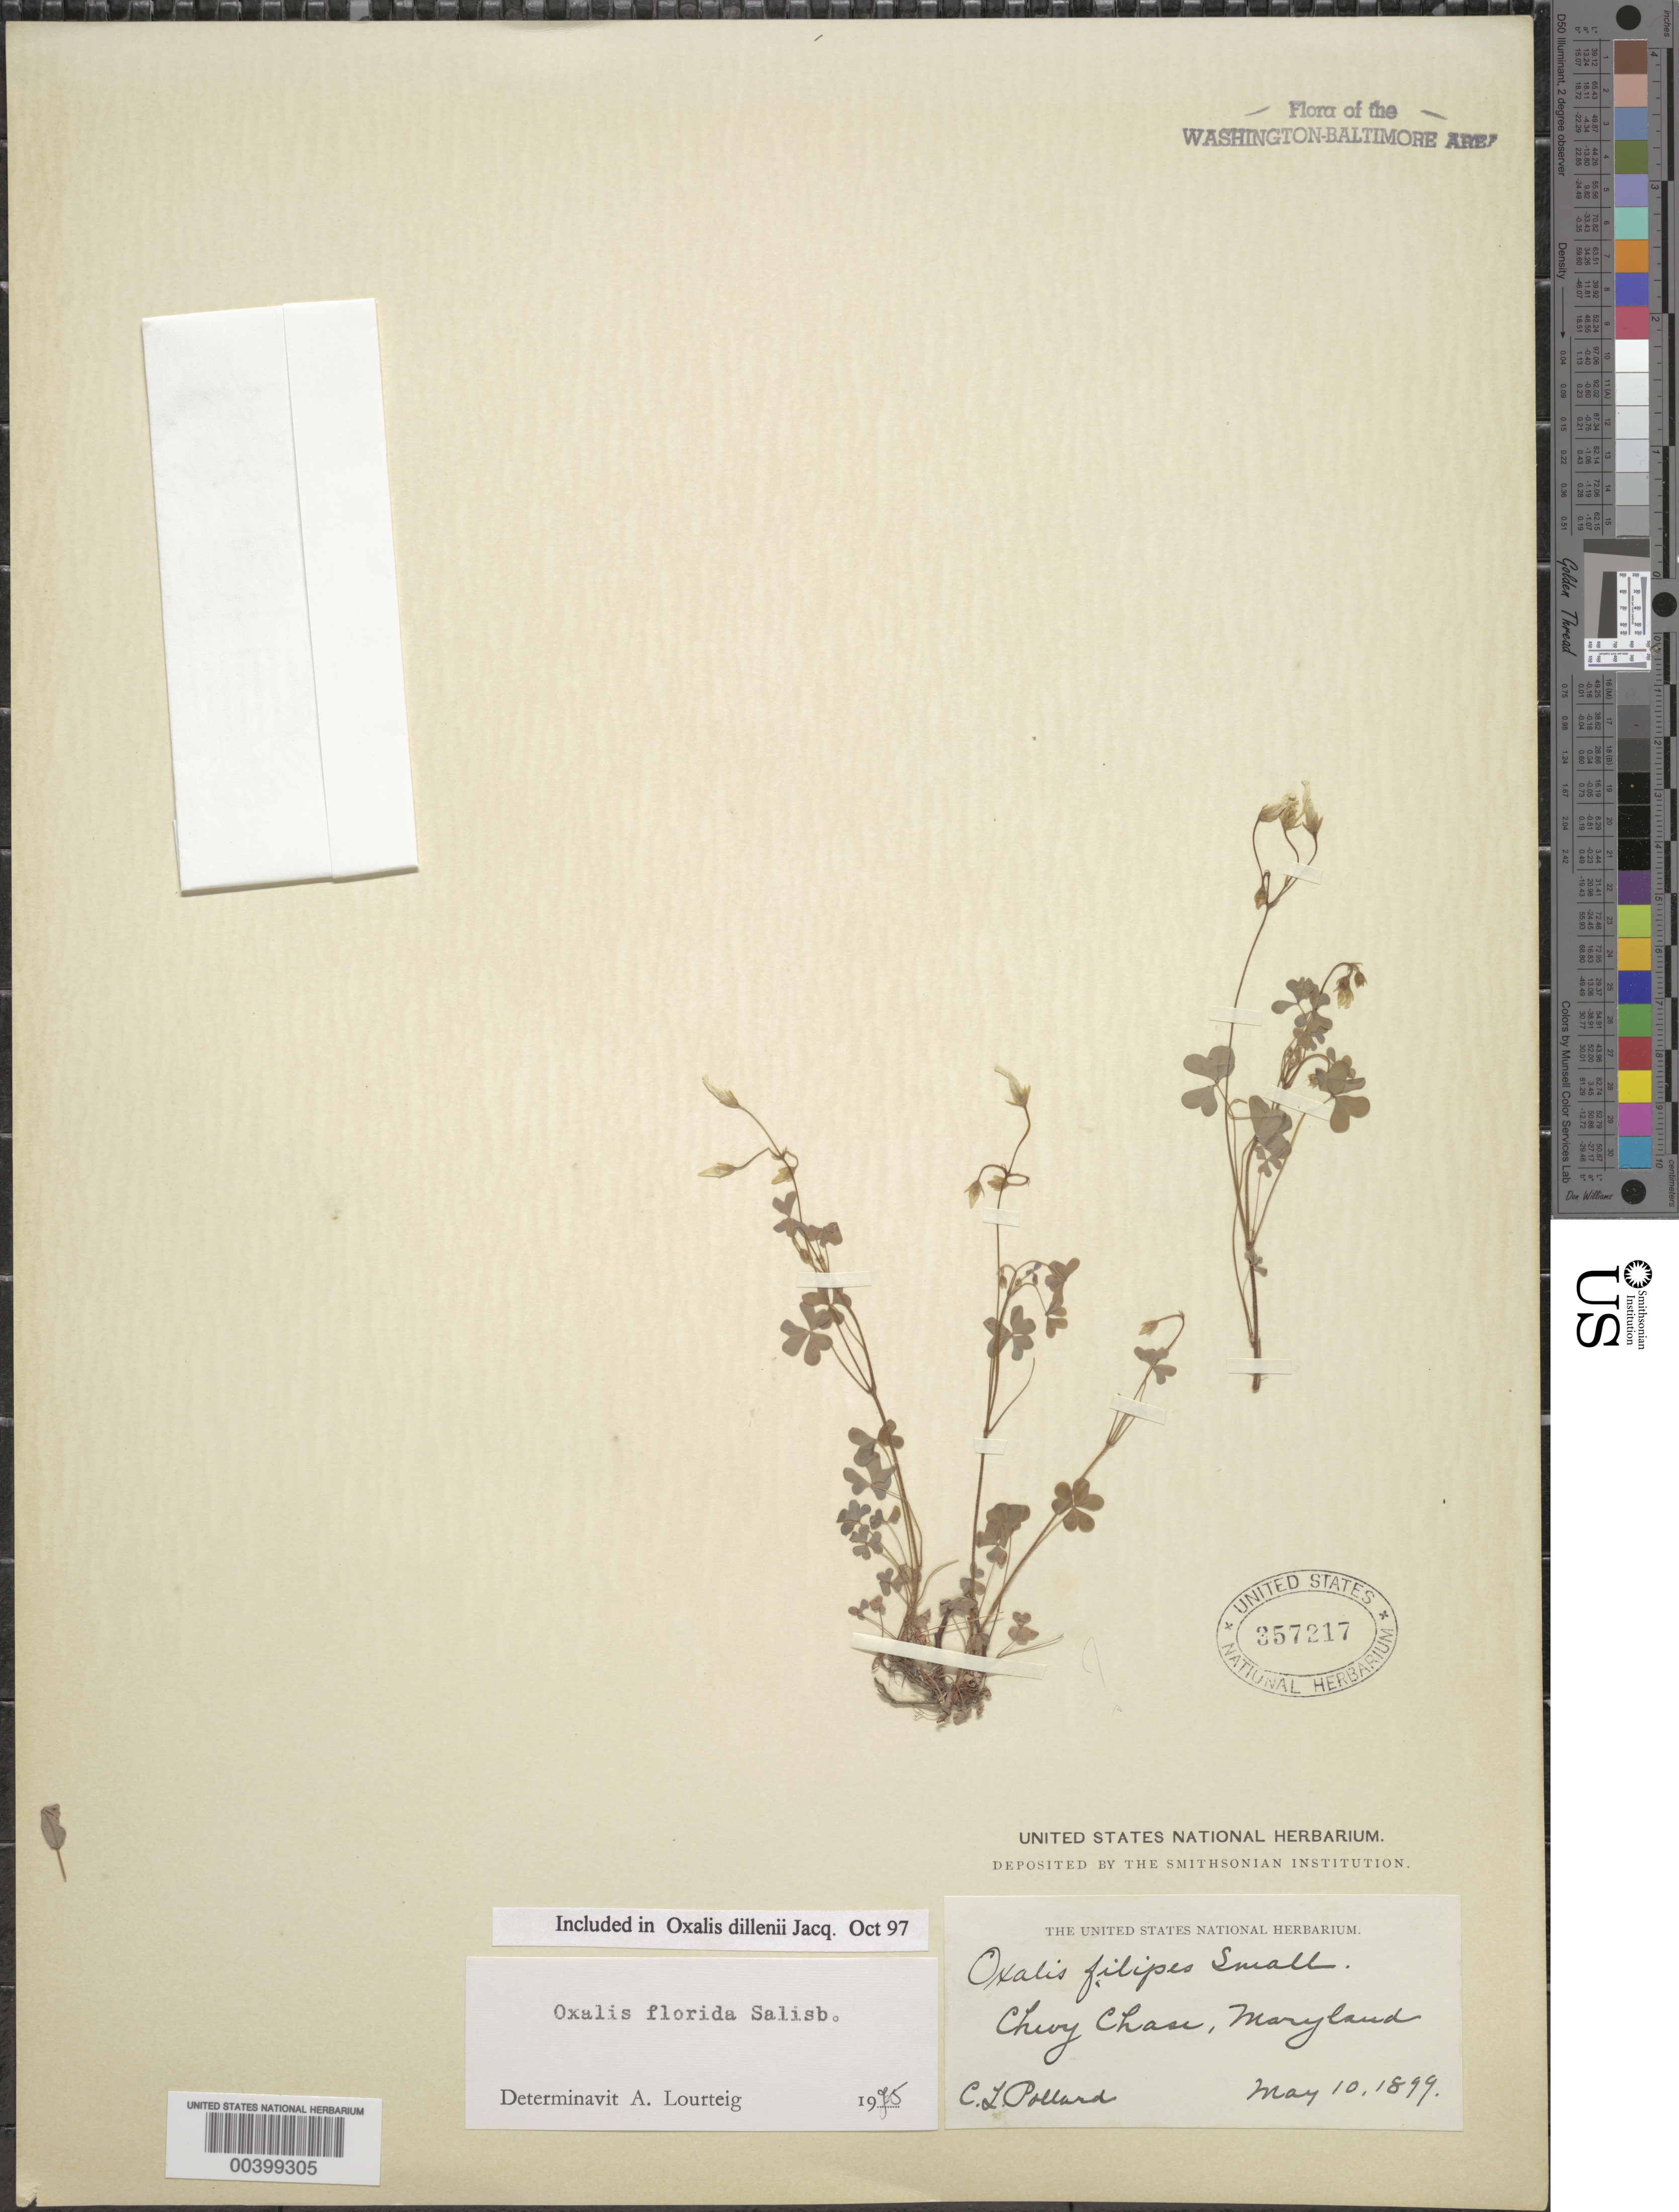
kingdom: Plantae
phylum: Tracheophyta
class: Magnoliopsida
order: Oxalidales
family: Oxalidaceae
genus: Oxalis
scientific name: Oxalis dillenii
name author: Jacq.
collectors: C. L. Pollard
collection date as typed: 10 May 1899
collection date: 1899-05-10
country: United States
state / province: Maryland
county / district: Montgomery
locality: Chevy Chase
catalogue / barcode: US 357217